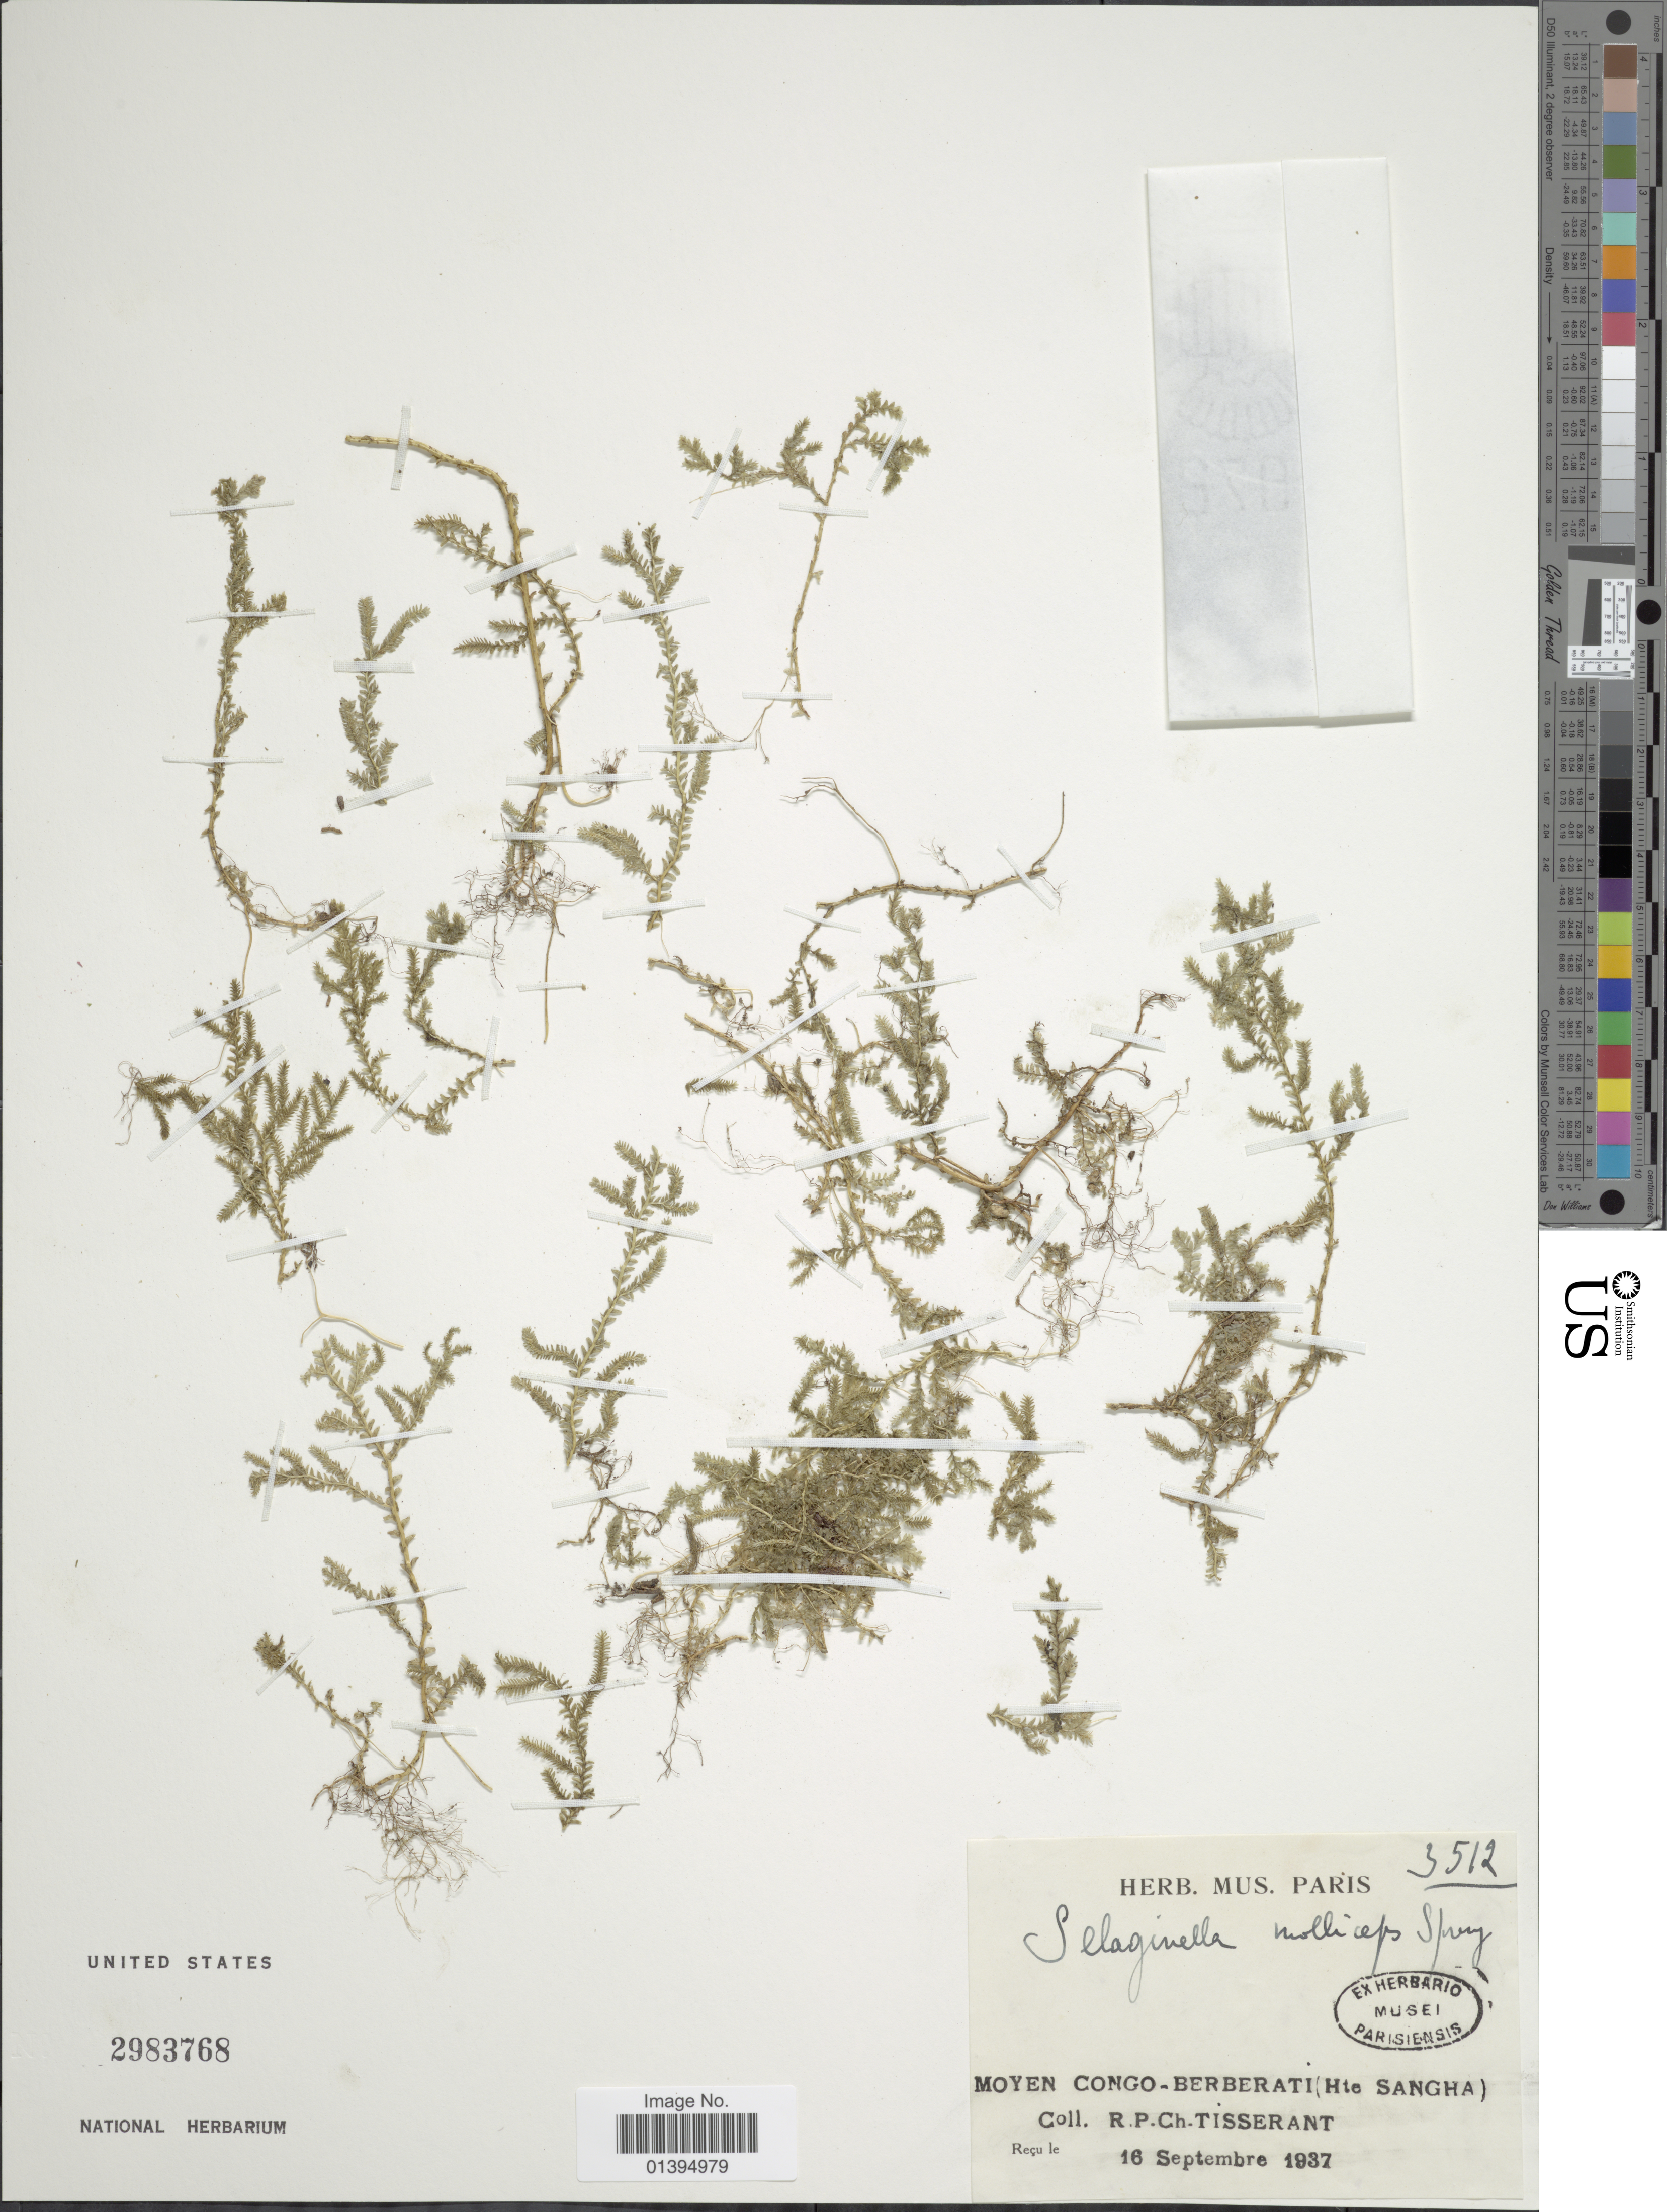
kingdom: Plantae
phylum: Tracheophyta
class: Lycopodiopsida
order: Selaginellales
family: Selaginellaceae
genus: Selaginella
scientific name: Selaginella molliceps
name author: Spring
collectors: C. Tisserant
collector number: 3512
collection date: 1937-09-16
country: Central African Republic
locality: Moyen, Congo-Berberati (Hte Sangha)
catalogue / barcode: US 2983768